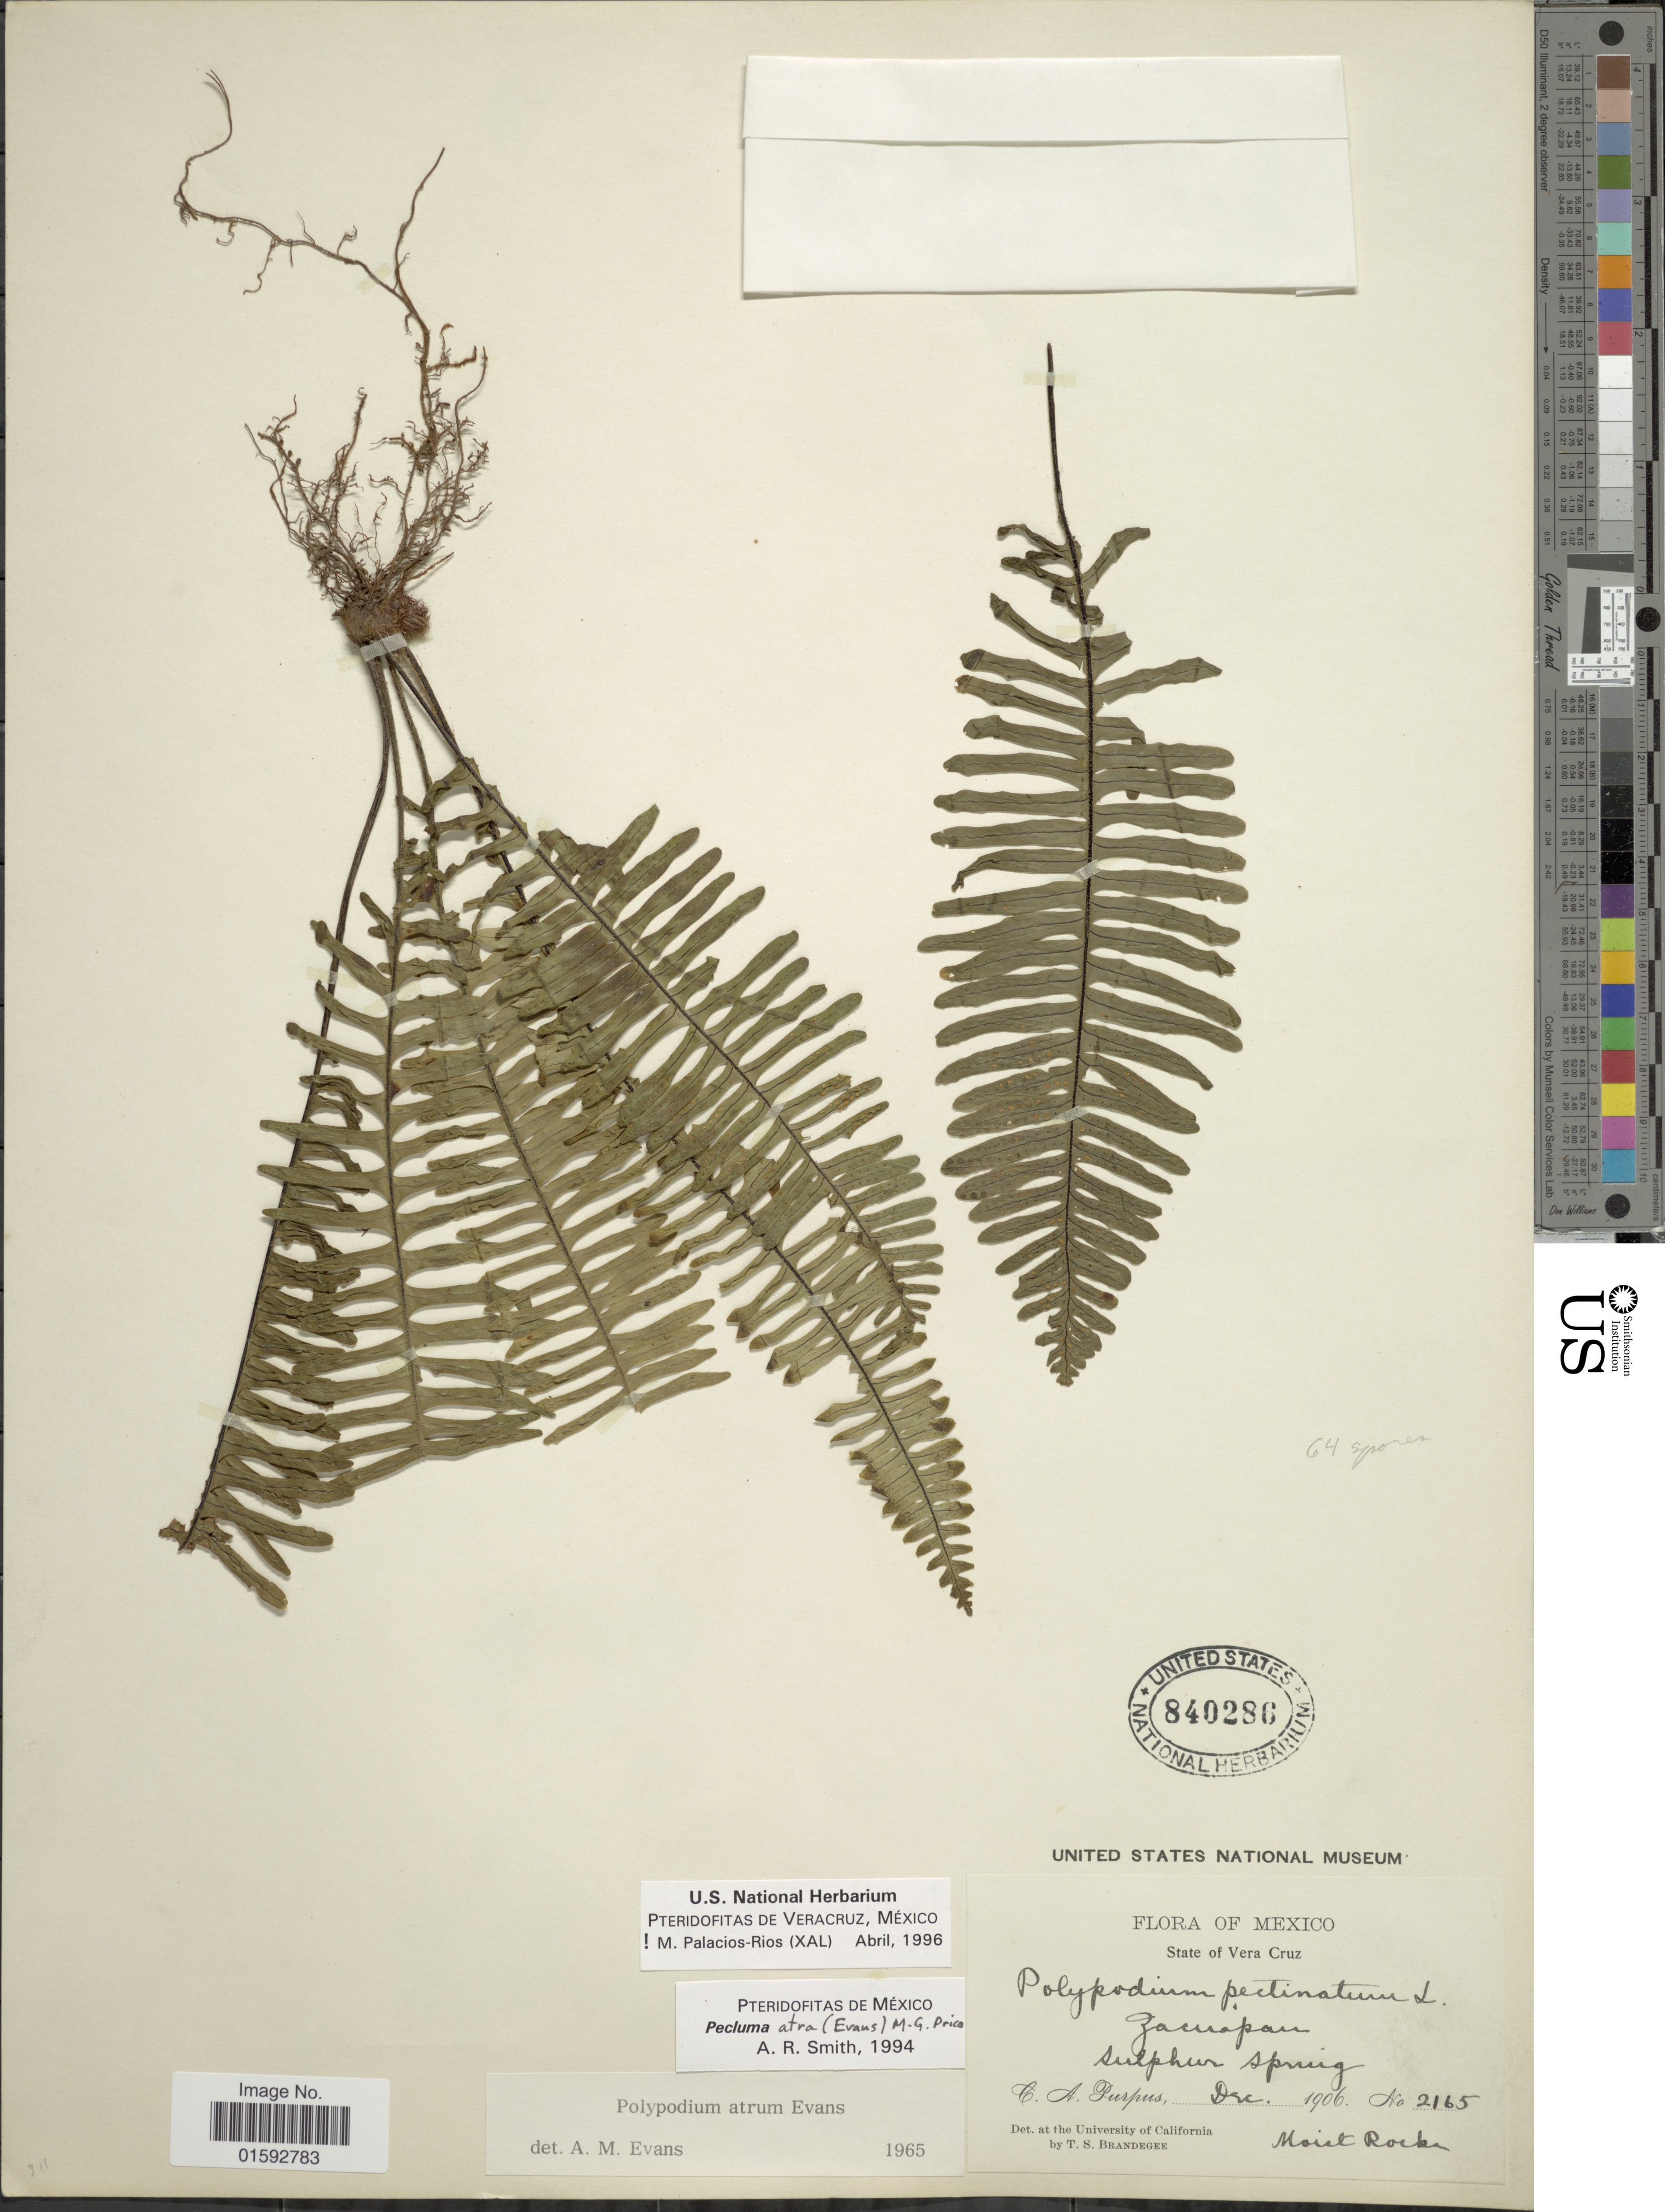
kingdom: Plantae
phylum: Tracheophyta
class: Polypodiopsida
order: Polypodiales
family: Polypodiaceae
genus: Pecluma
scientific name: Pecluma atra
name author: (Rosenst.) M.G. Price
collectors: C. A. Purpus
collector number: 2165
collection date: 1906-12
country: Mexico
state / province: Veracruz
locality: State of Vera Cruz, Zacuapan, Sulphur Spring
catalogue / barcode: US 840286